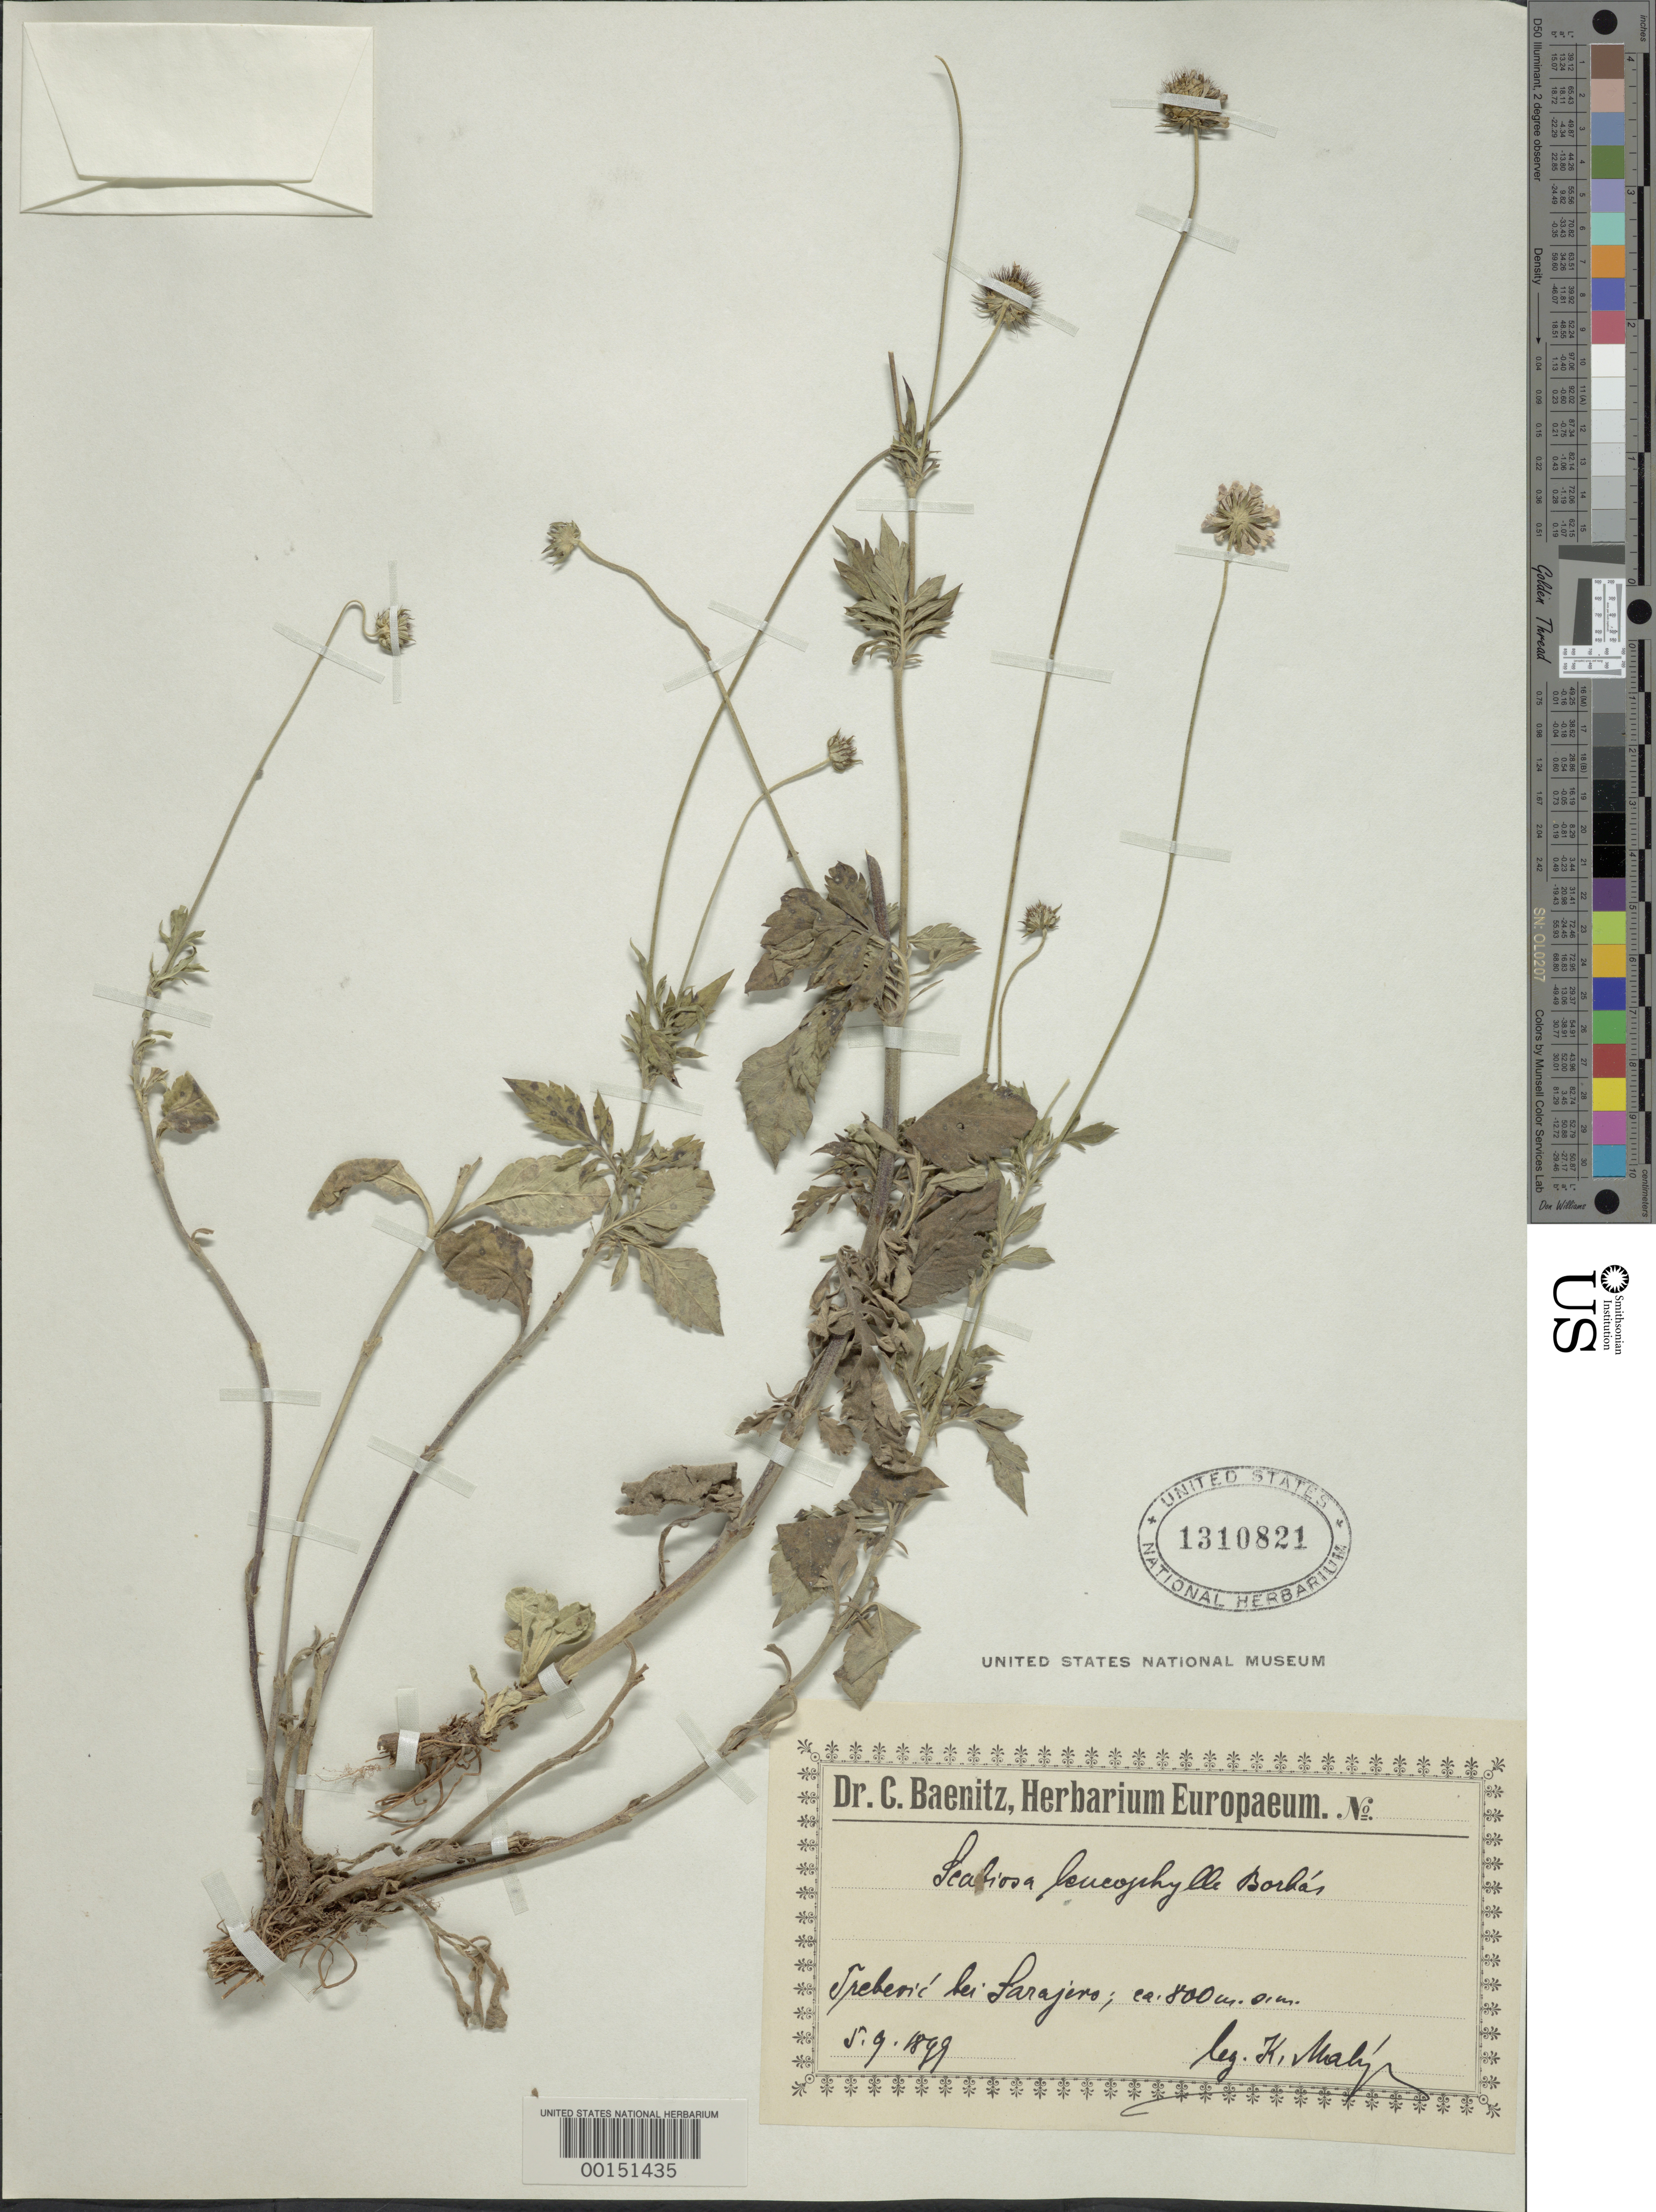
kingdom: Plantae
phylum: Tracheophyta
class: Magnoliopsida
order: Dipsacales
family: Caprifoliaceae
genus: Scabiosa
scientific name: Scabiosa leucophylla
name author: Borbás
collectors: K. Malyr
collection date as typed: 05 Sep 1899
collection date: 1899-09-05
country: Bosnia and Herzegovina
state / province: Federation of B&H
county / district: Sarajevo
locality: Trebevic near Sarajevo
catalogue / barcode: US 1310821